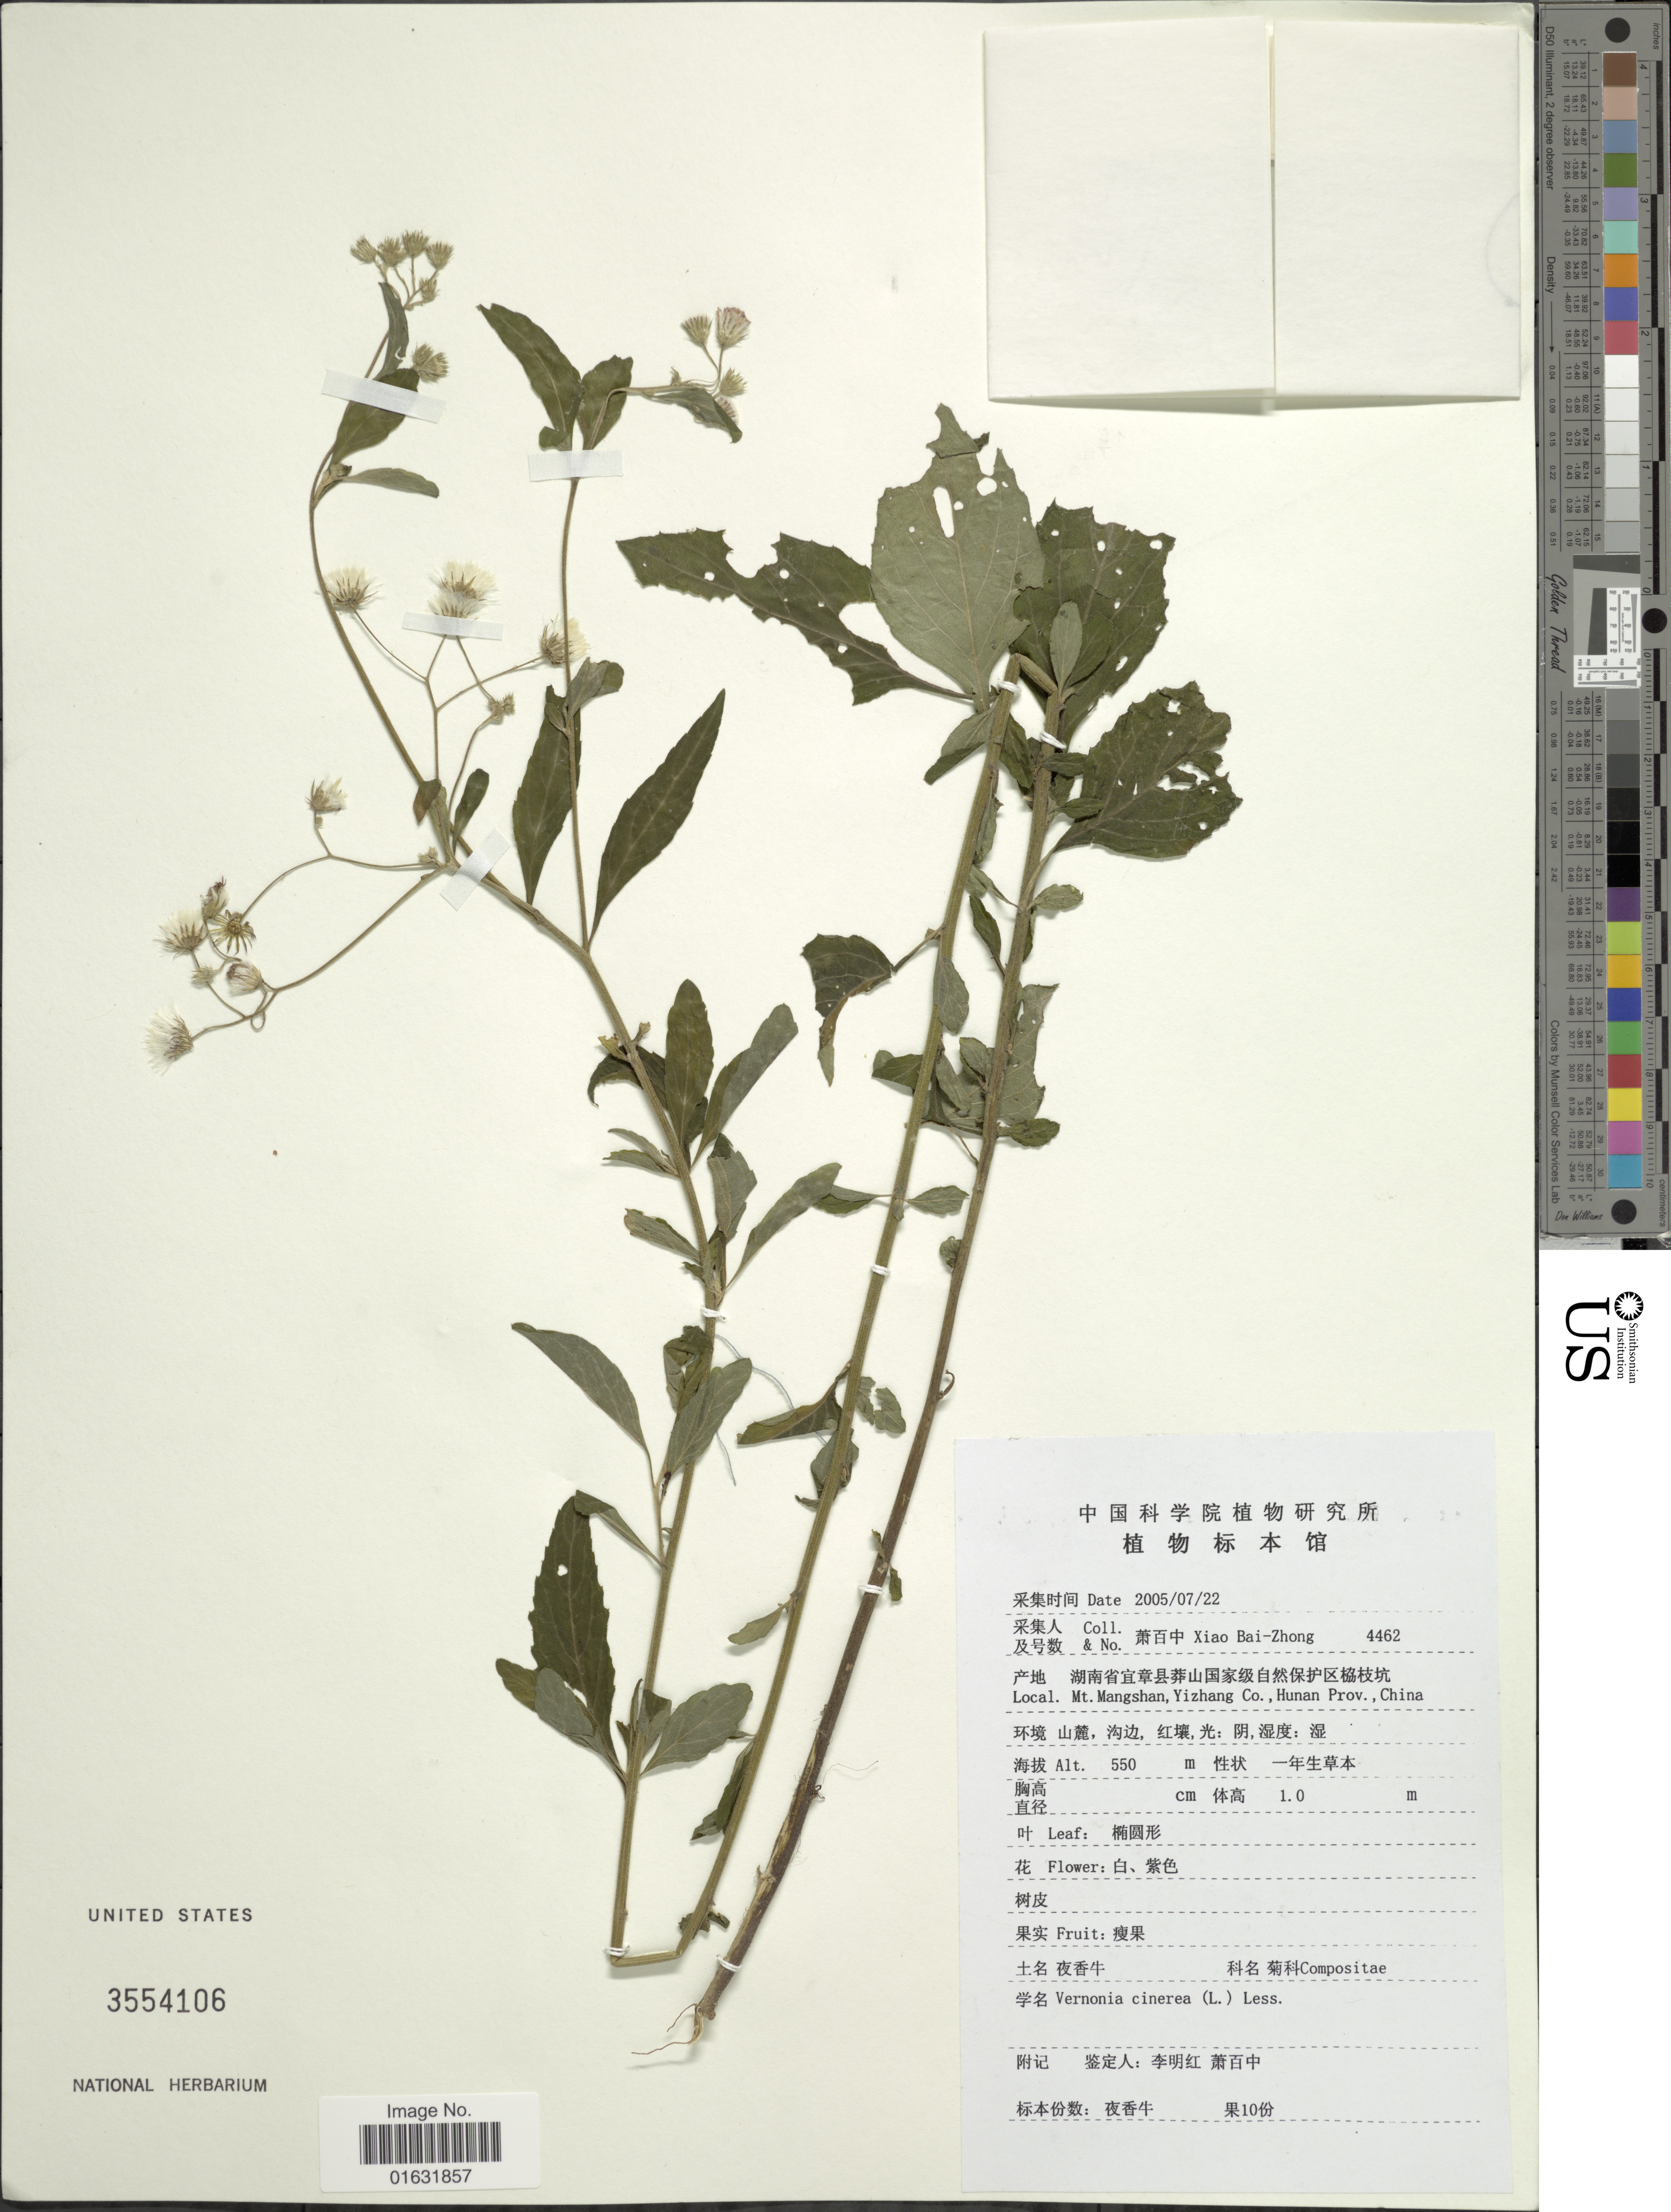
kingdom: Plantae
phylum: Tracheophyta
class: Magnoliopsida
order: Asterales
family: Asteraceae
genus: Cyanthillium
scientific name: Cyanthillium cinereum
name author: (L.) H. Rob.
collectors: B. Z. Xiao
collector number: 4462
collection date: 2005-07-22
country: China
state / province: Hunan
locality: Mt. Mangshan, Yizhang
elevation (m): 550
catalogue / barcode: US 3554106